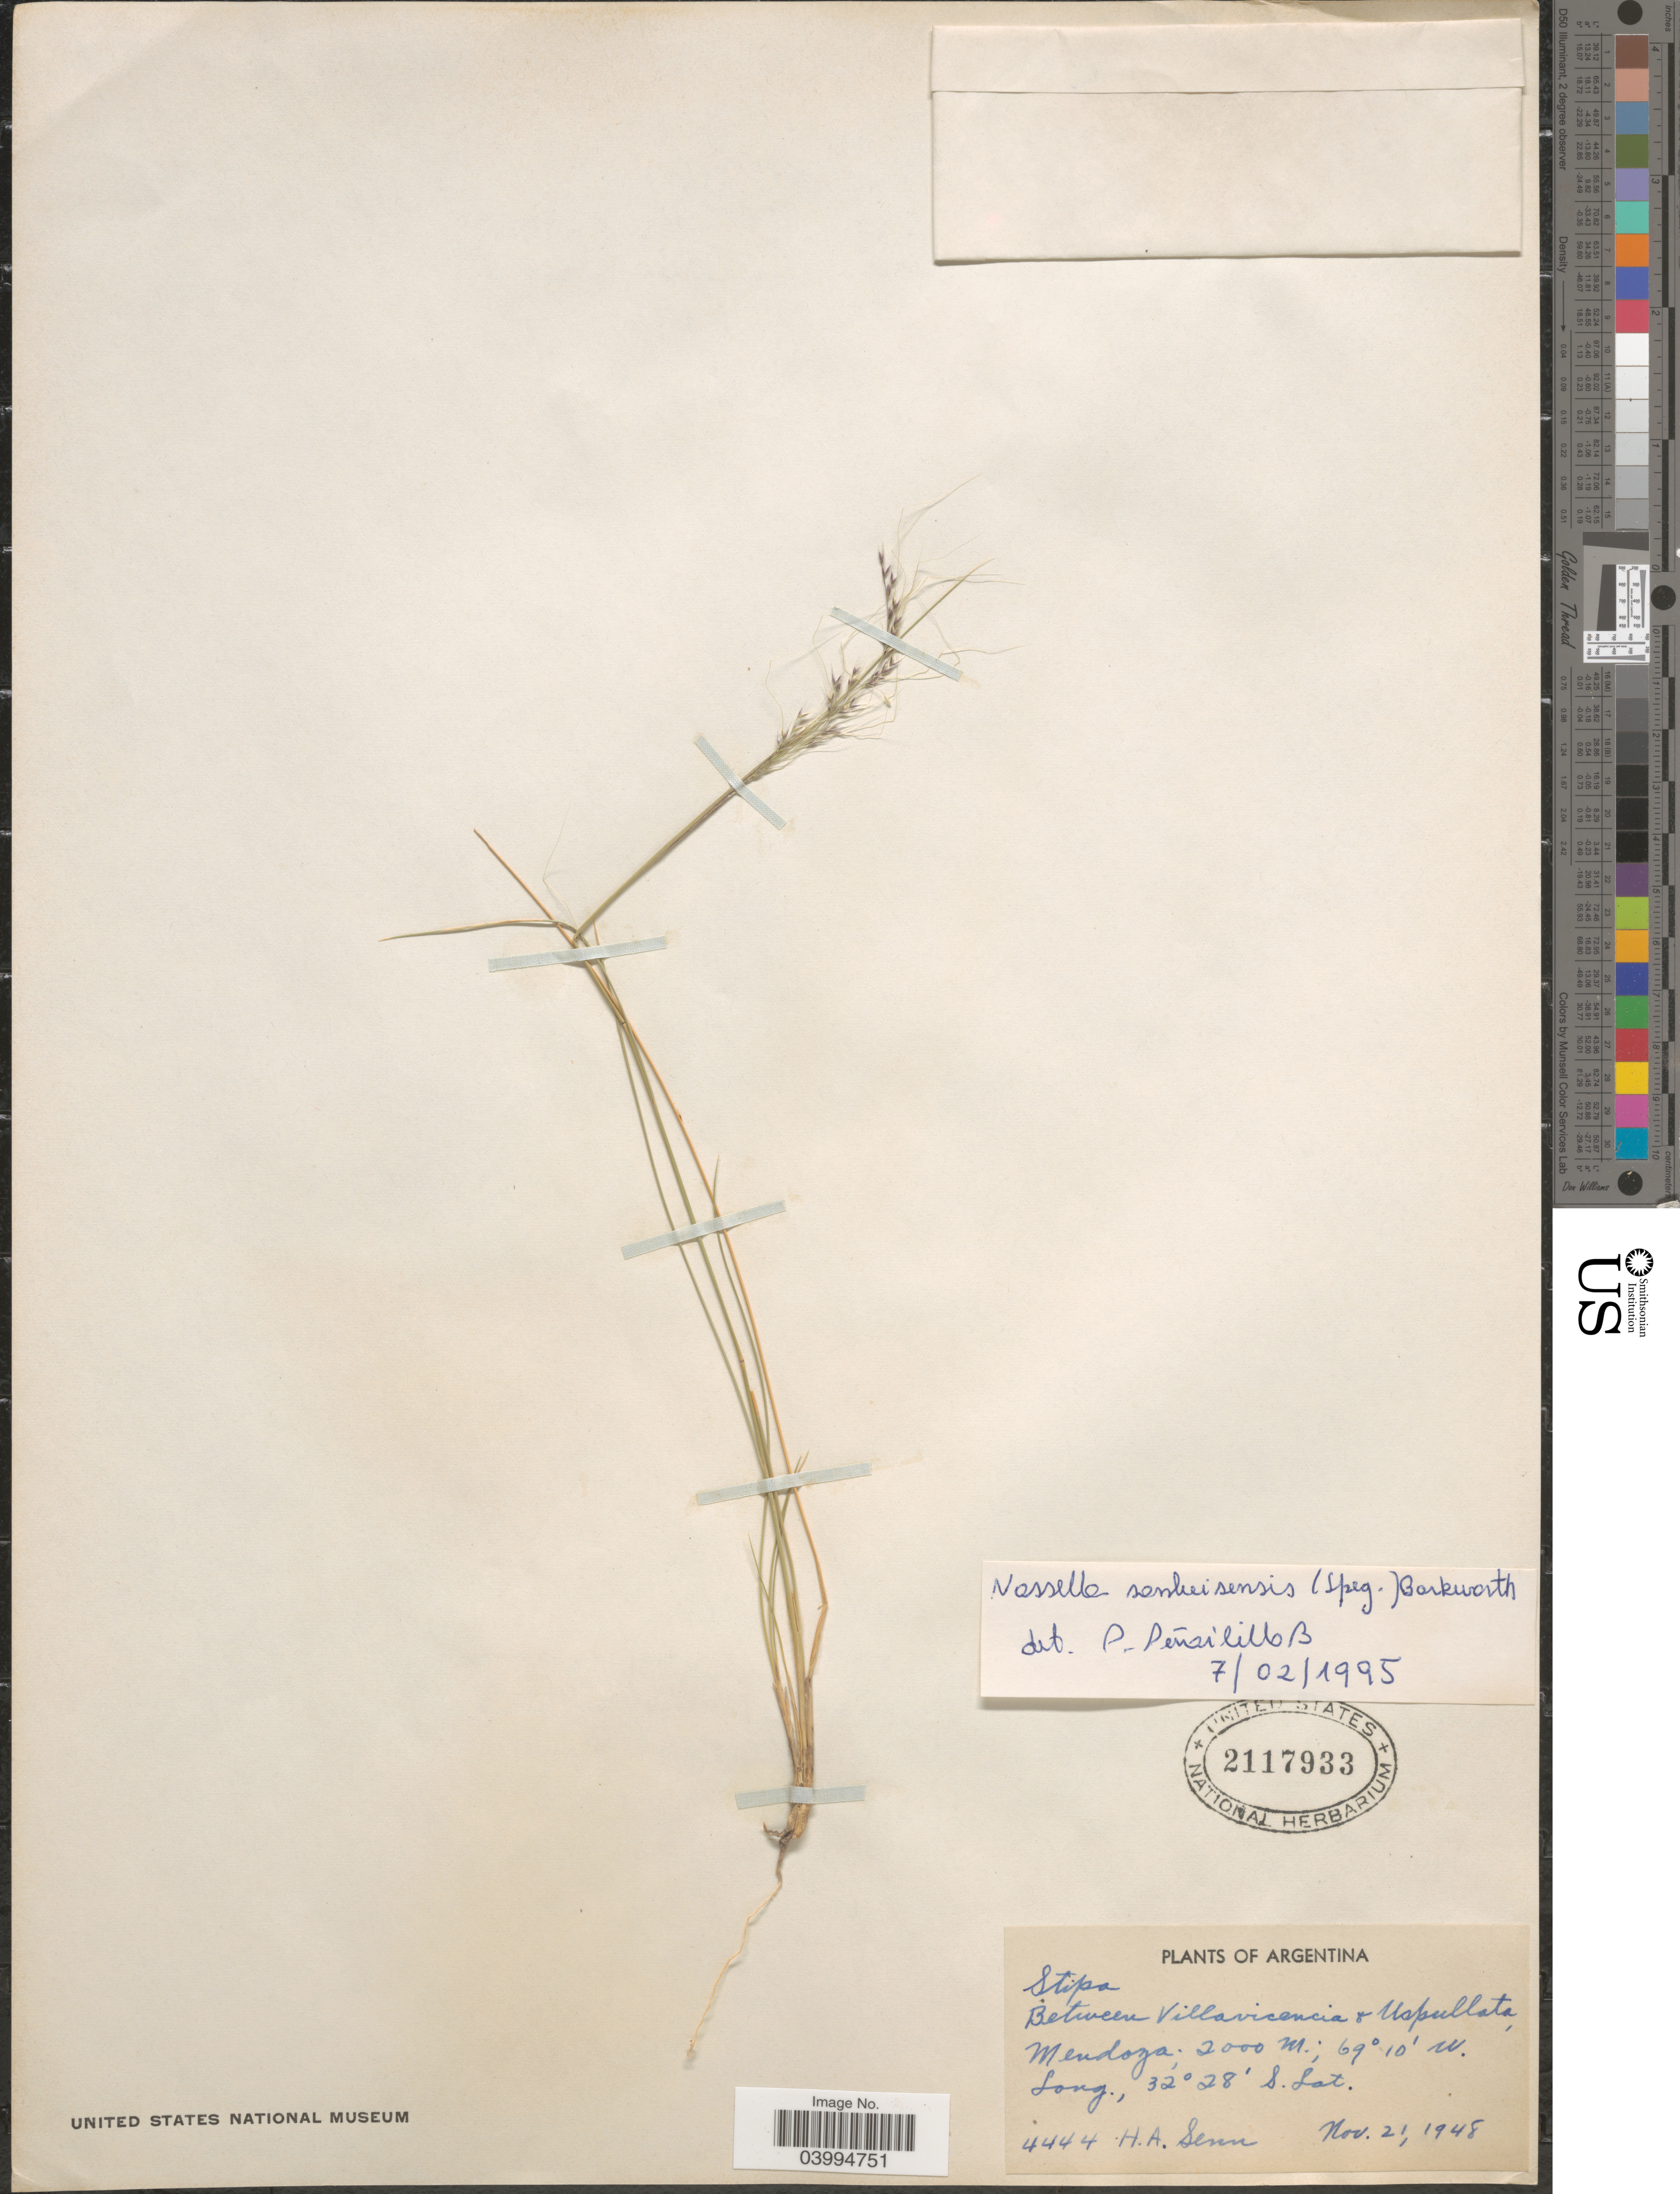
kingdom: Plantae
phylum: Tracheophyta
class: Liliopsida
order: Poales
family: Poaceae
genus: Nassella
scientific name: Nassella sanluisensis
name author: (Speg.) Barkworth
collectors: H. Senn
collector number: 4444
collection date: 1948-11-21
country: Argentina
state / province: Mendoza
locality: Between Villavicencia & Uspullata.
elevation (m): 2000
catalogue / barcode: US 2117933